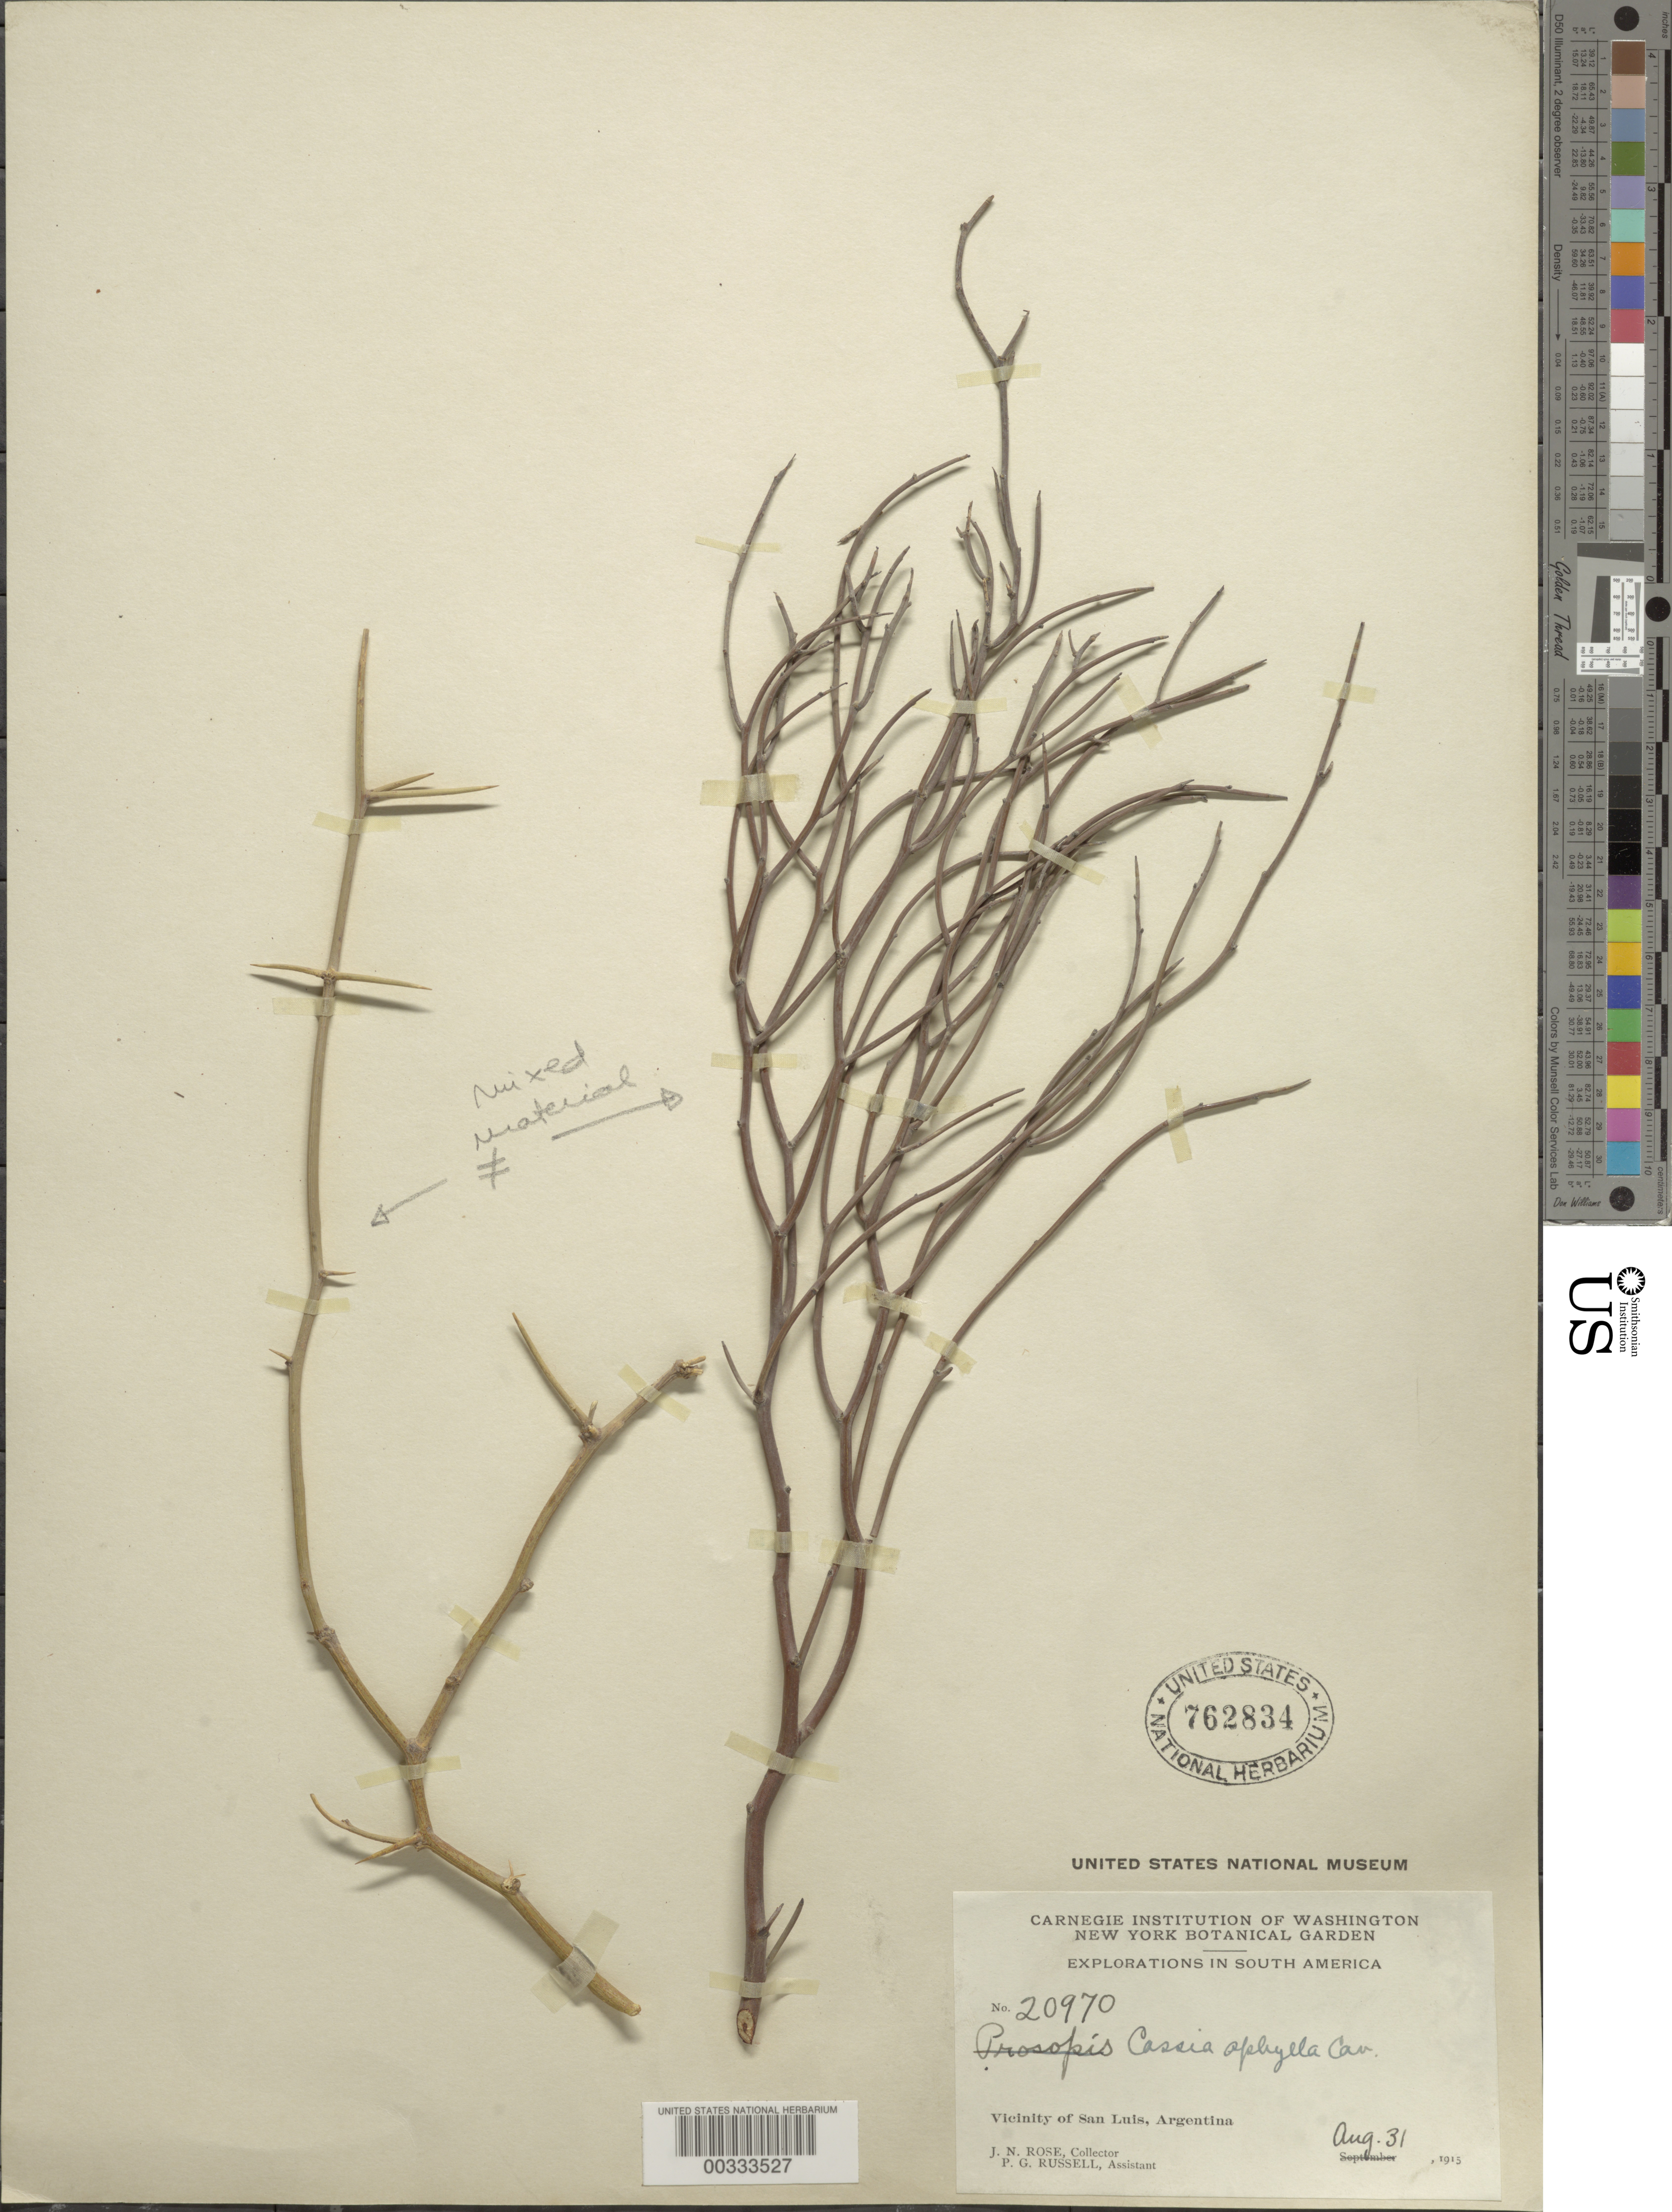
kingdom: Plantae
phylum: Tracheophyta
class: Magnoliopsida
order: Fabales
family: Fabaceae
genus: Senna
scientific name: Senna aphylla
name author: (Cav.) H.S. Irwin & Barneby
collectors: J. N. Rose & P. G. Russell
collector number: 20970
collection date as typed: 31 Aug 1915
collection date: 1915-08-31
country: Argentina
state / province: San Luis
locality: Vicinity of San Luis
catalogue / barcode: US 762834